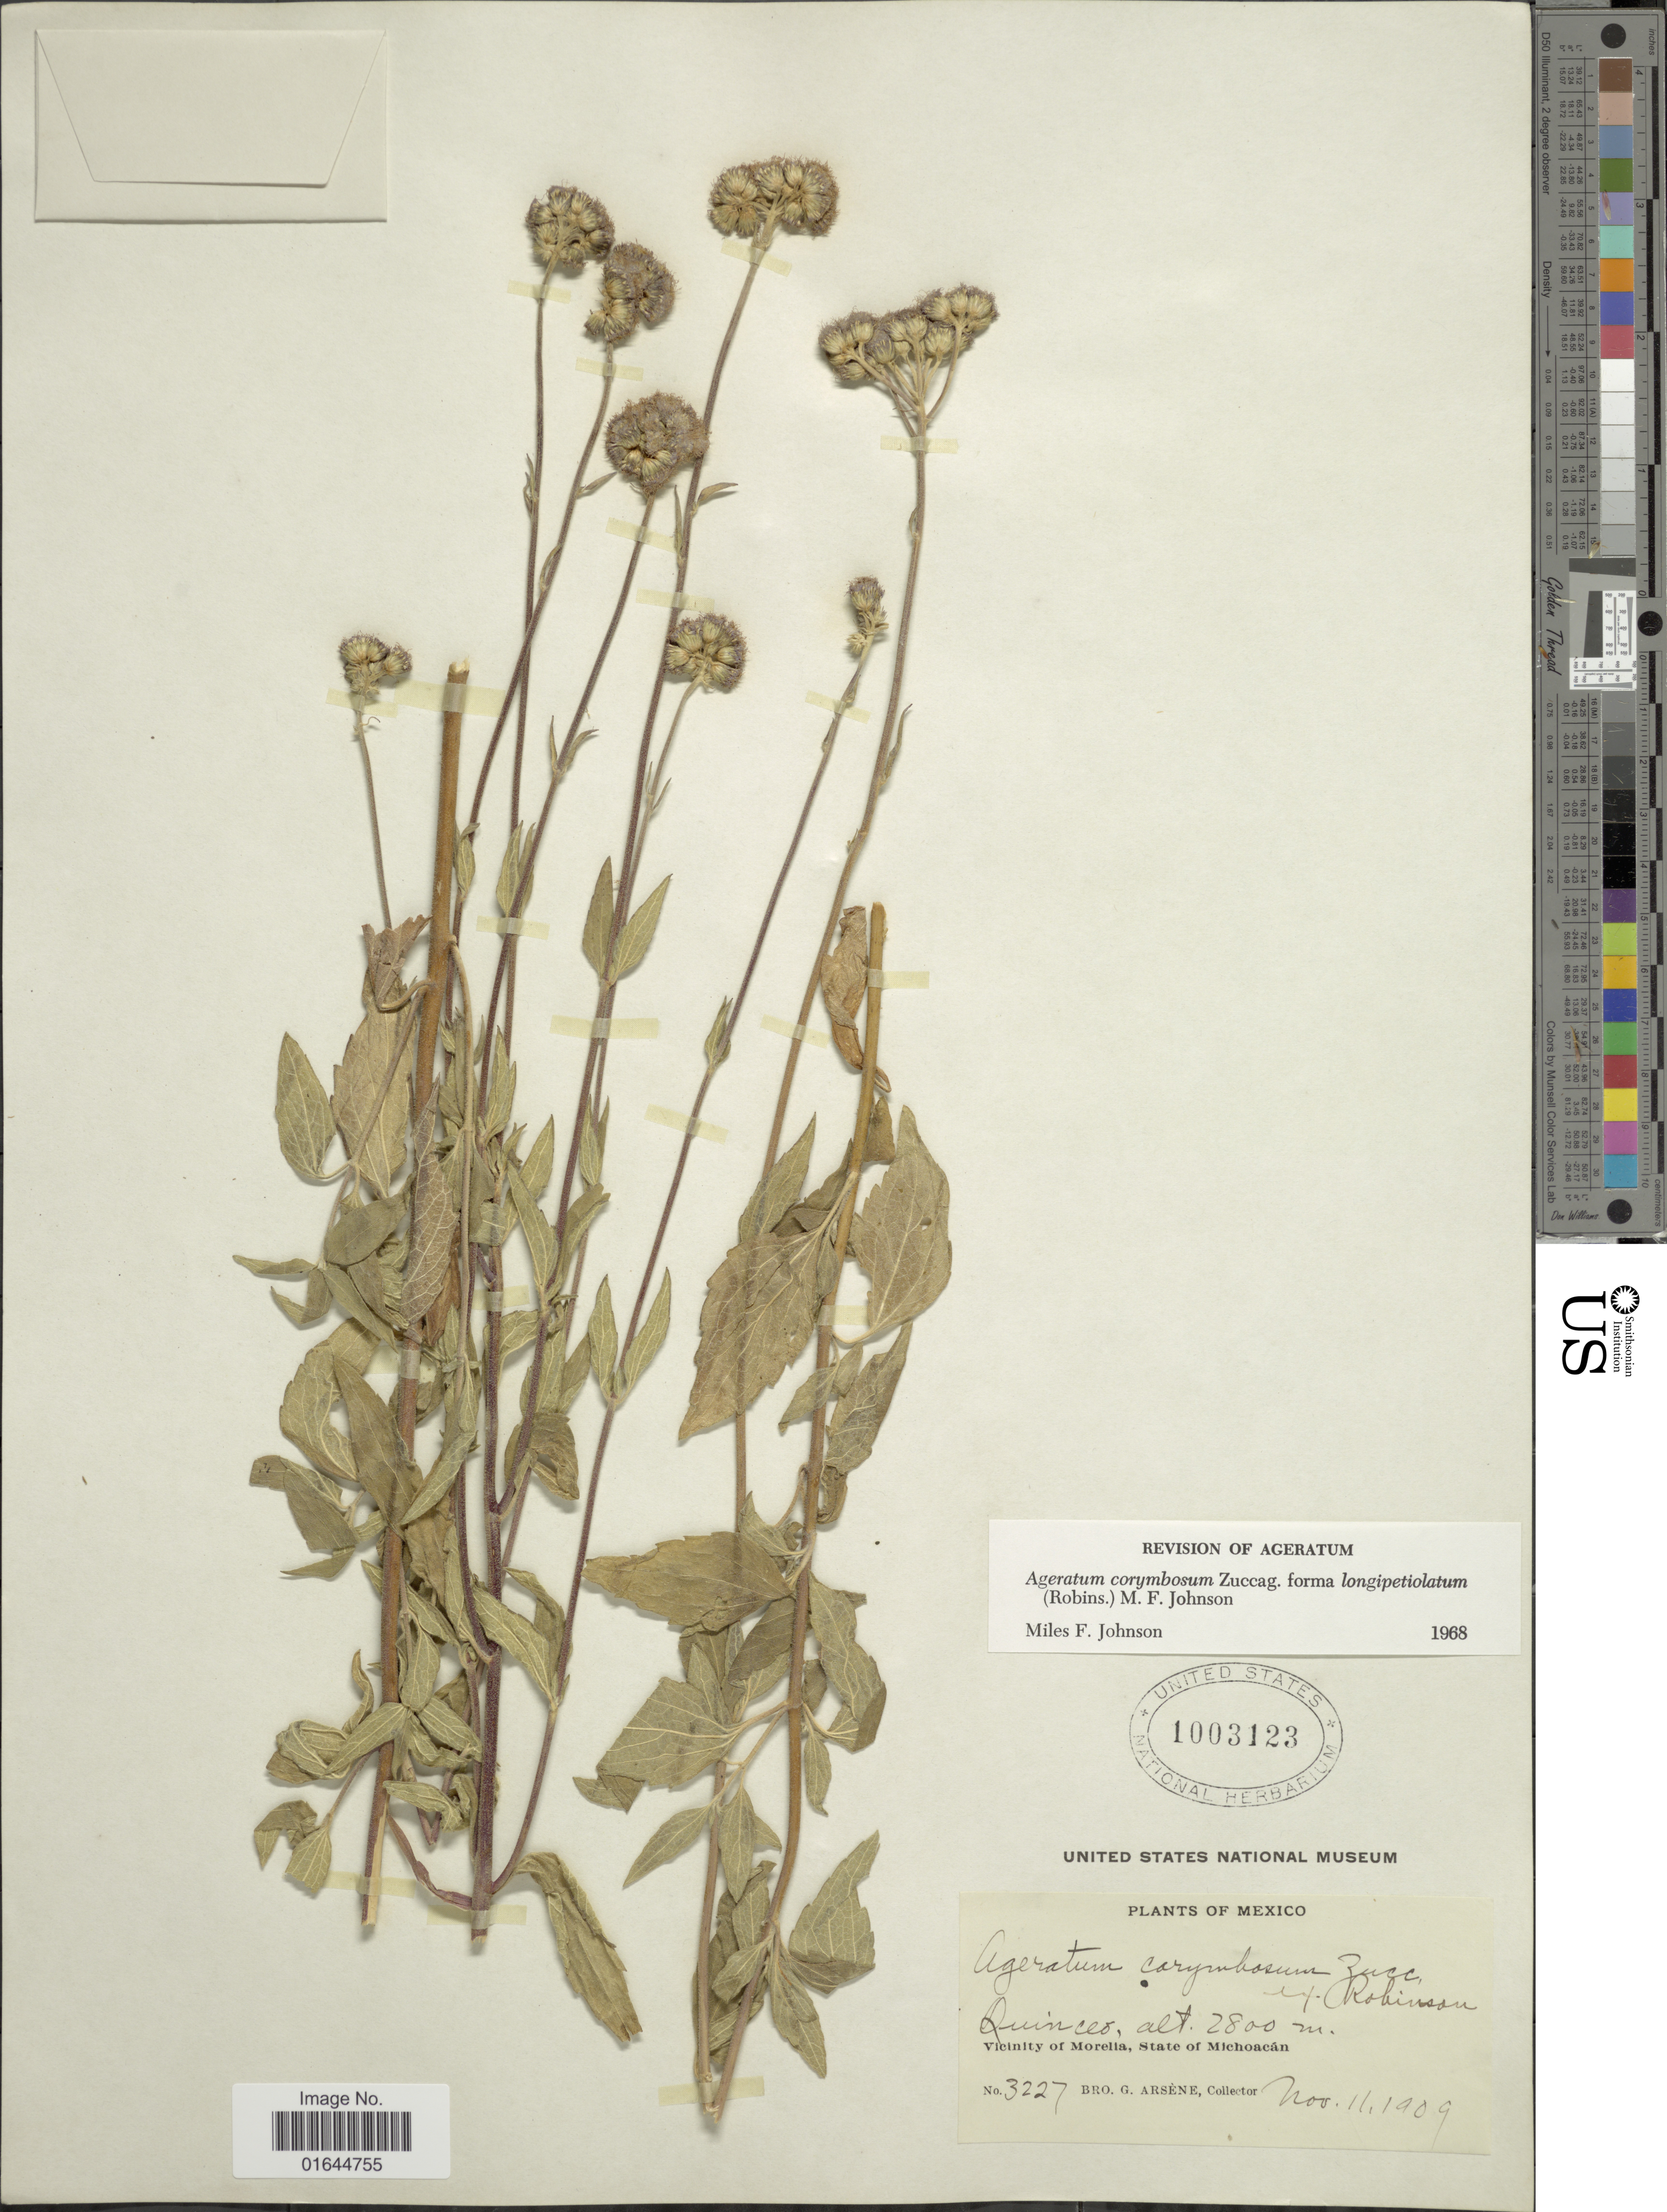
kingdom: Plantae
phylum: Tracheophyta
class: Magnoliopsida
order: Asterales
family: Asteraceae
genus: Ageratum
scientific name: Ageratum corymbosum f. longipetiolatum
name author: (B.L. Rob.) M.F. Johnson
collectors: Bro. G. Arsène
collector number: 3227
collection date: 1909-11-11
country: Mexico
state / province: Michoacán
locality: Mexico, Quinceo, vicinity of Morella, State of Michoacán.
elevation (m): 2800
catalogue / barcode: US 1003123